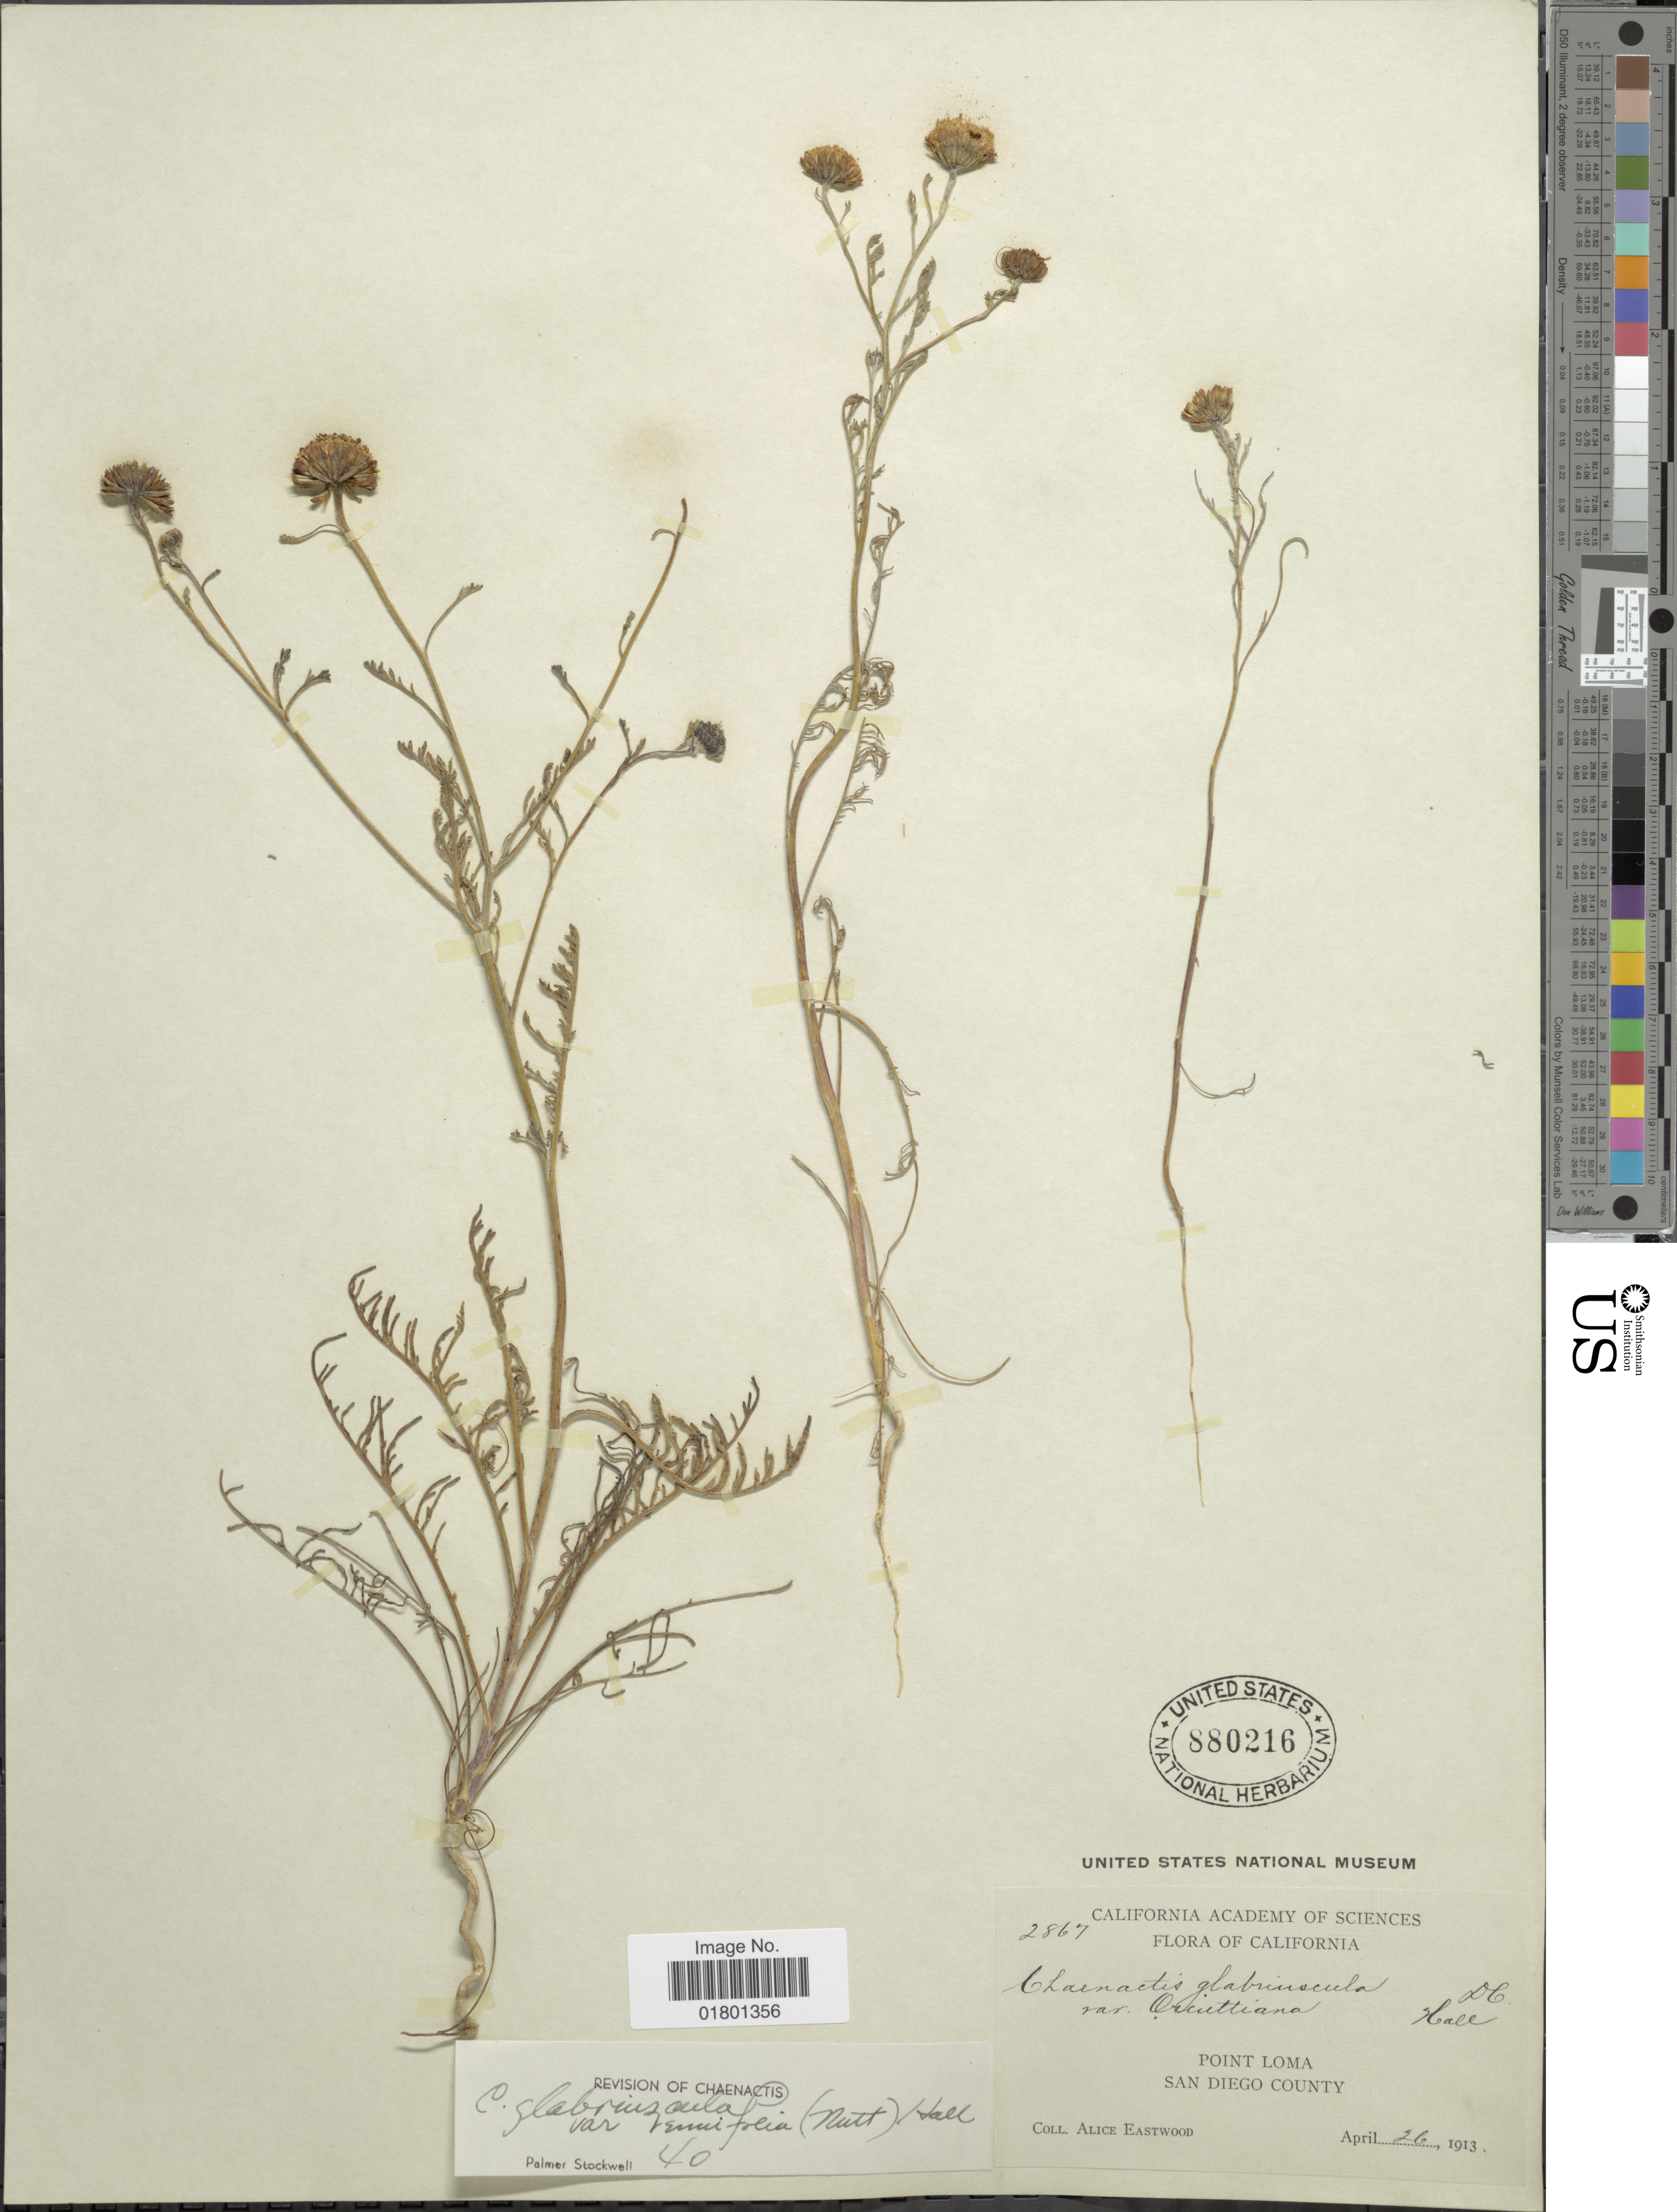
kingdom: Plantae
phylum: Tracheophyta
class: Magnoliopsida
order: Asterales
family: Asteraceae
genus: Chaenactis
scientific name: Chaenactis glabriuscula var. tenuifolia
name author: (Nutt.) Hall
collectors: A. Eastwood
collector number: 2867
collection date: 1913-04-26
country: United States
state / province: California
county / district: San Diego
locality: Point Loma, San Diego County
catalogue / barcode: US 880216